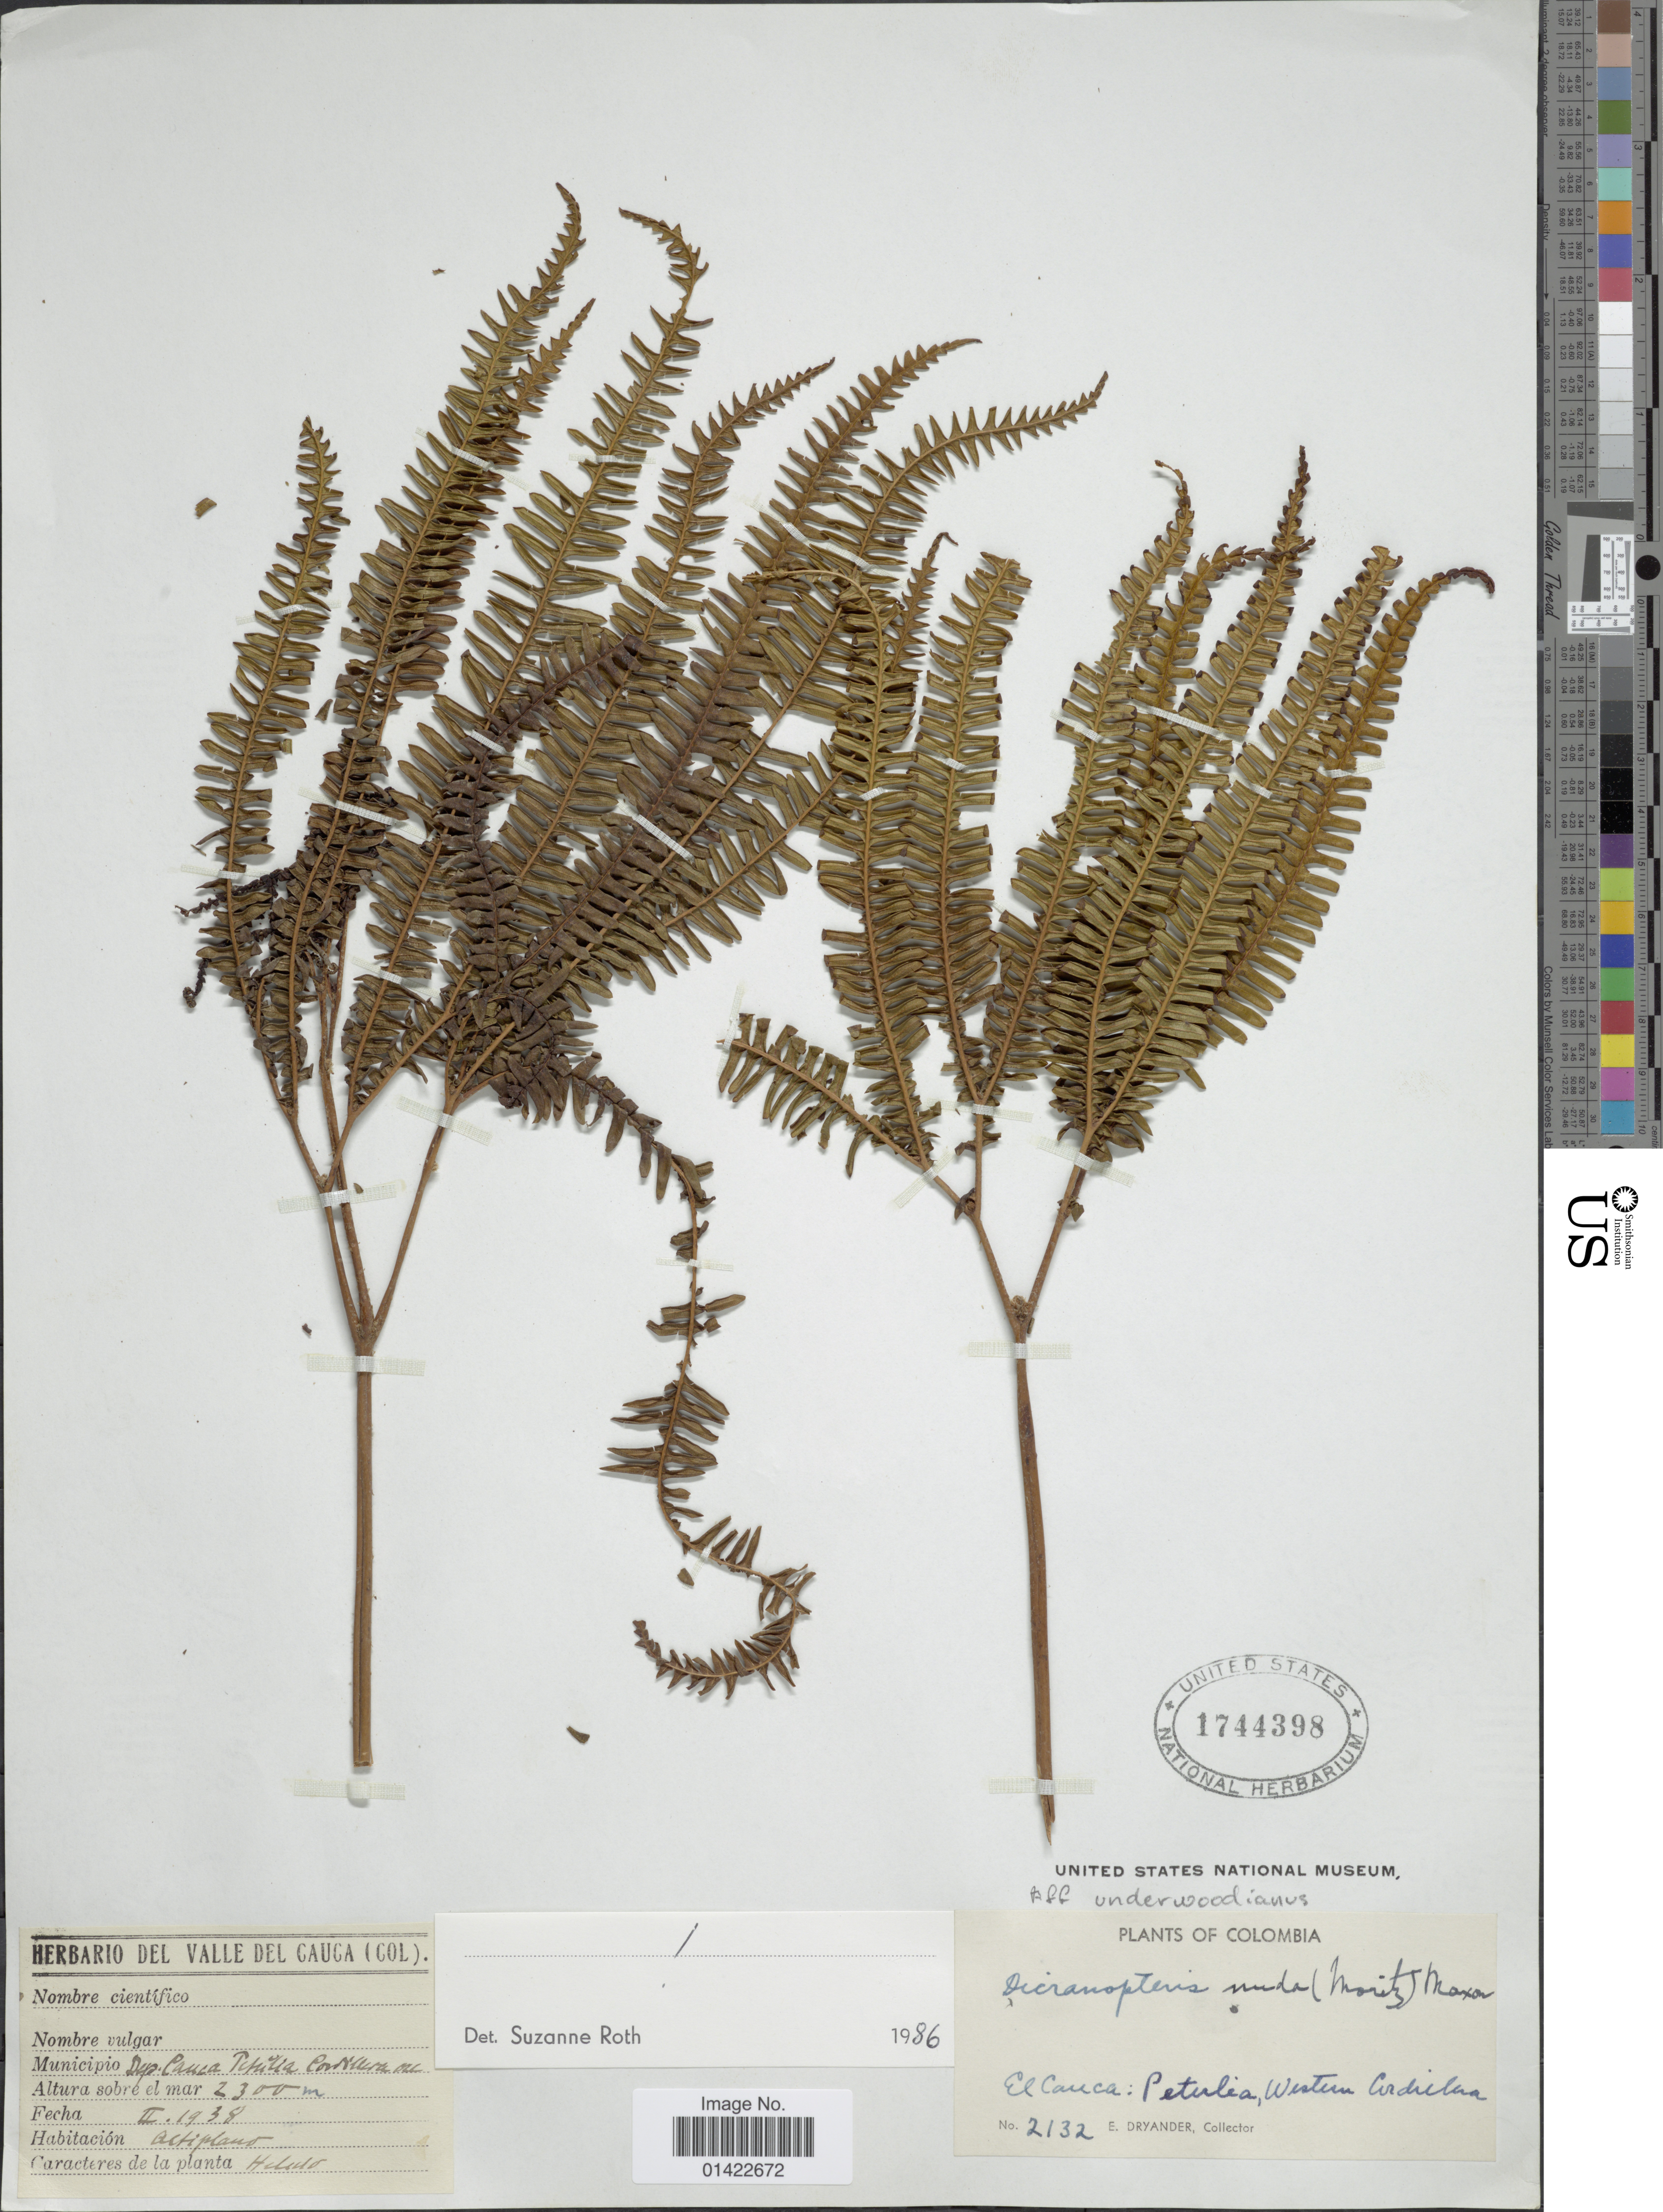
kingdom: Plantae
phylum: Tracheophyta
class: Polypodiopsida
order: Gleicheniales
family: Gleicheniaceae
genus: Sticherus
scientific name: Sticherus underwoodianus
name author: (Maxon) Nakai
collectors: E. Dryander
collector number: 2132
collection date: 1938-02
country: Colombia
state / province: Valle del Cauca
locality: Petulia, Western Cordillera.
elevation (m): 2300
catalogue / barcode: US 1744398